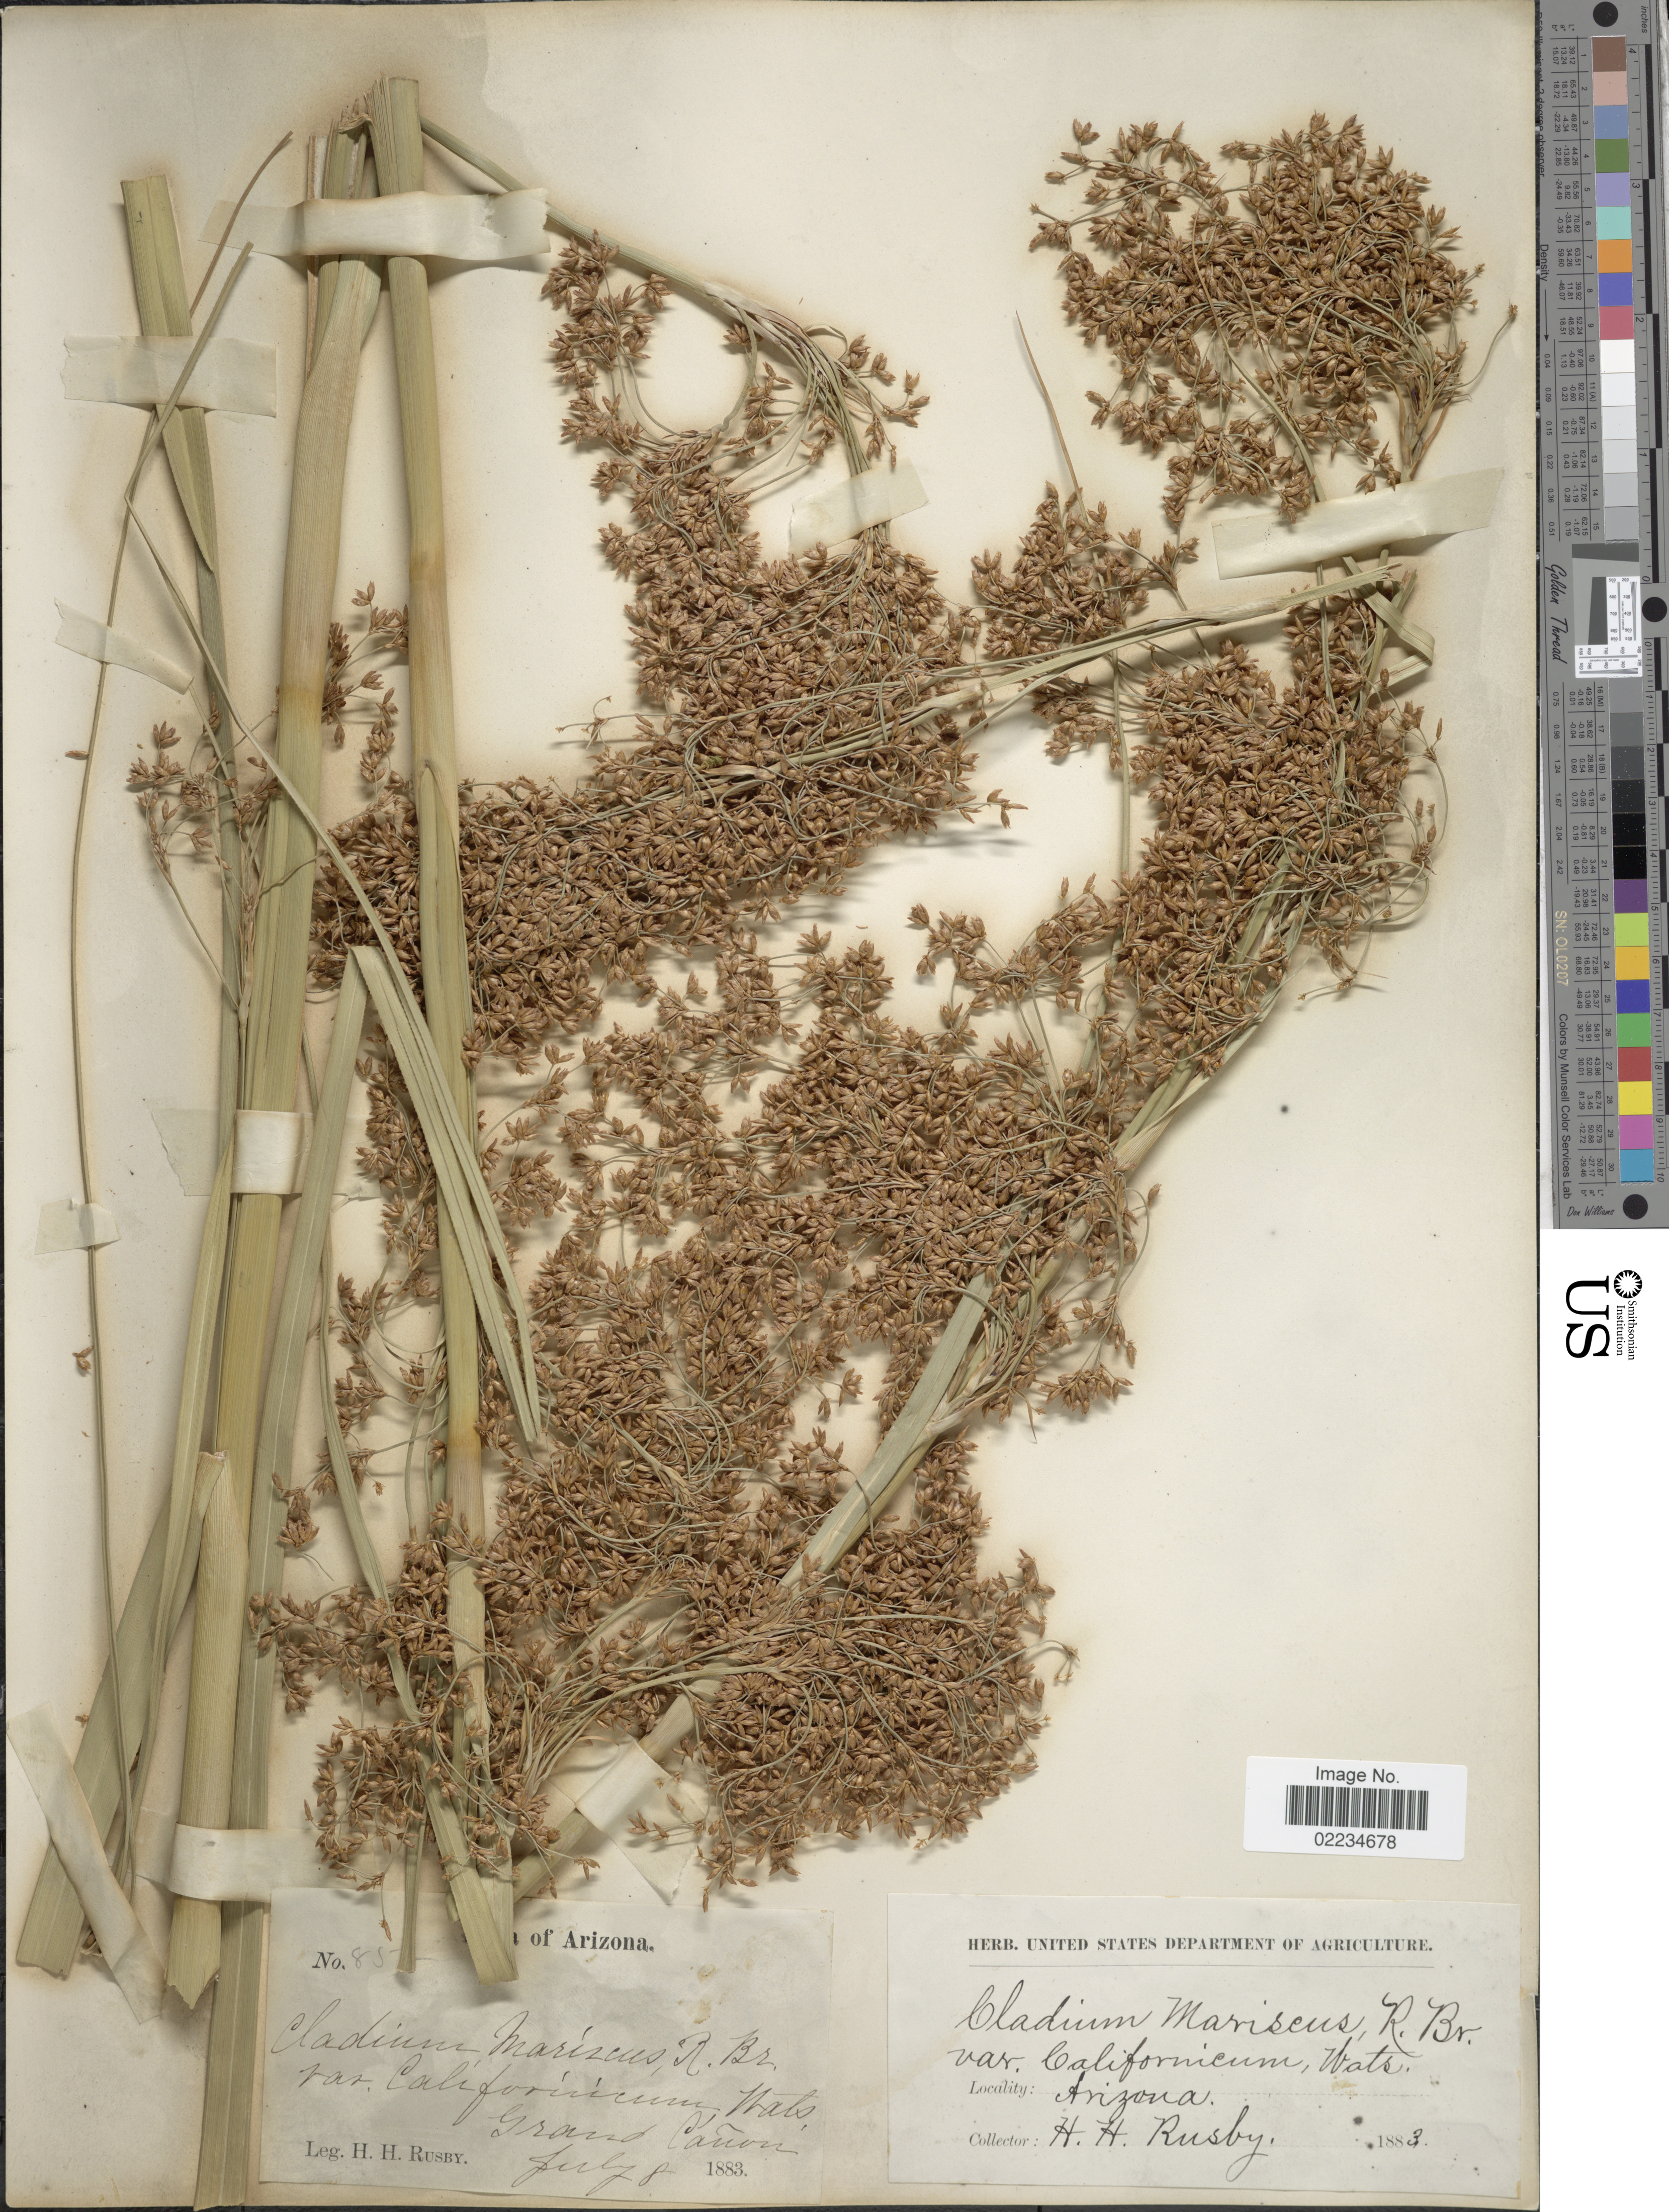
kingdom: Plantae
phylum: Tracheophyta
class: Liliopsida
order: Poales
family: Cyperaceae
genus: Cladium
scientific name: Cladium californicum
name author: (S. Watson) O'Neill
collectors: H. H. Rusby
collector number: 85!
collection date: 1883-07-08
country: United States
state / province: Arizona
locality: Grand Cañon